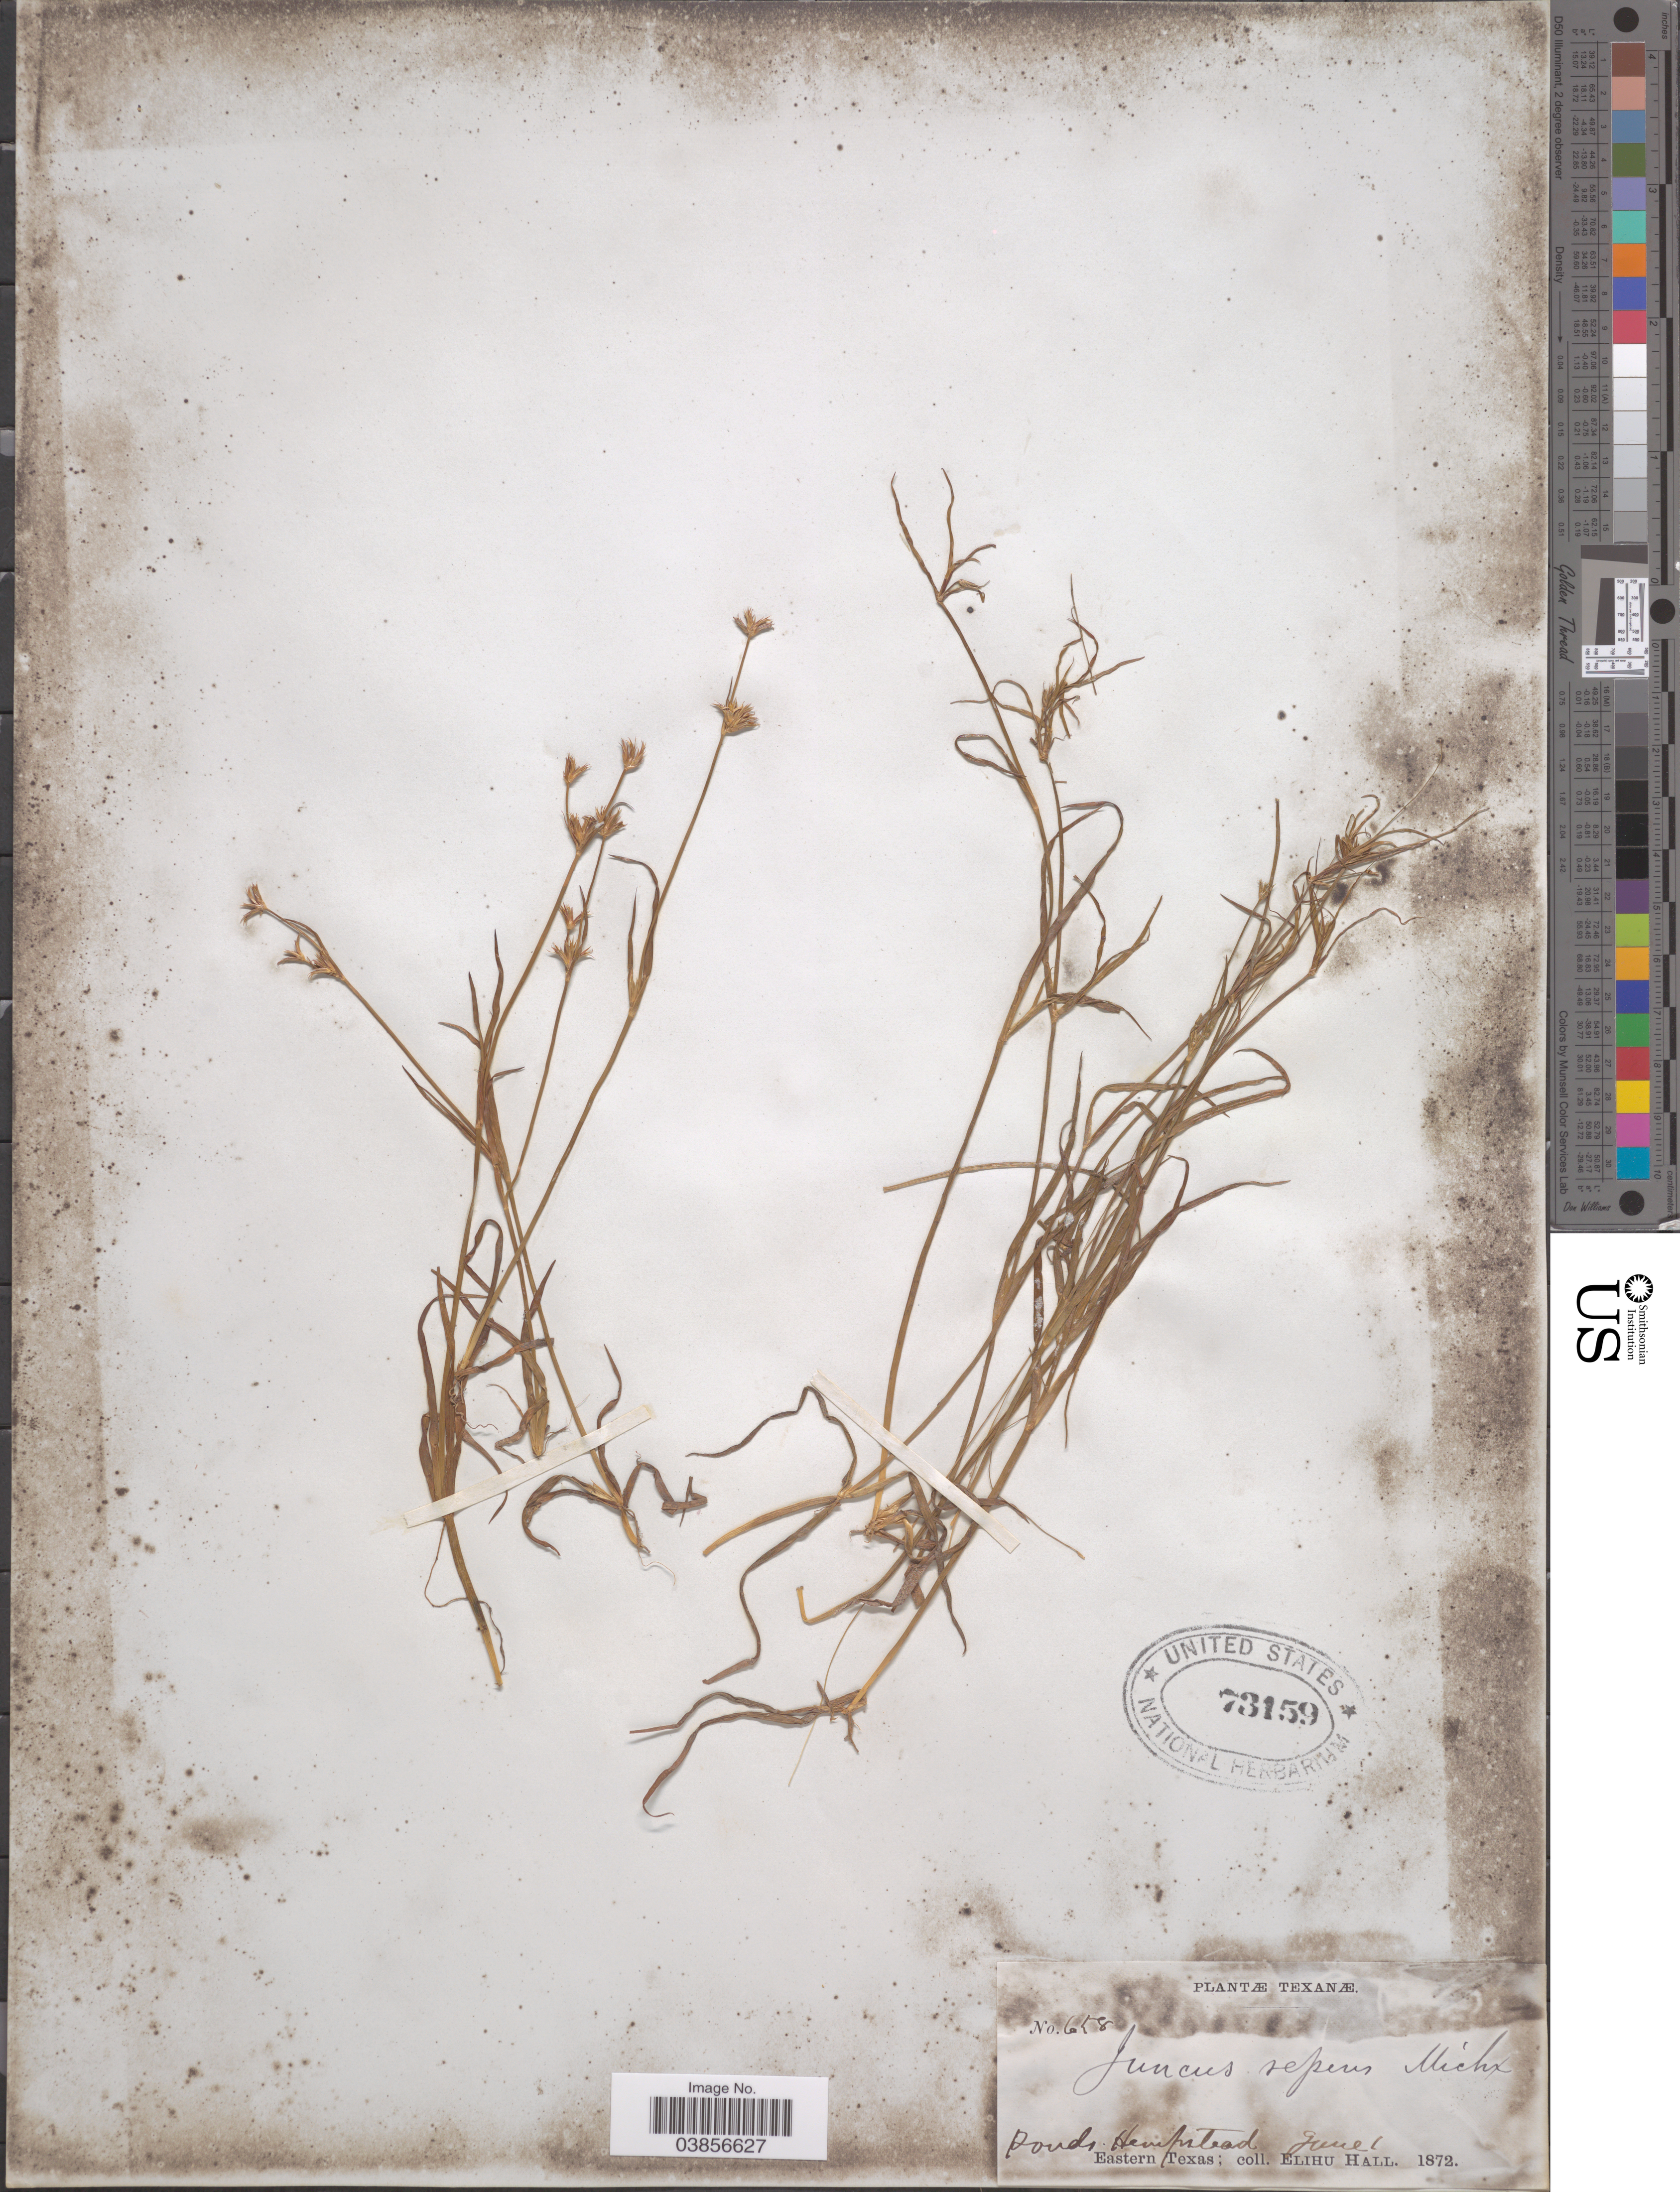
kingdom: Plantae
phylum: Tracheophyta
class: Liliopsida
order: Poales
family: Juncaceae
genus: Juncus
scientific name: Juncus repens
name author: Michx.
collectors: E. Hall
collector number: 658*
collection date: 1872-06-01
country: United States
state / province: Texas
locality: Ponds. Hempstead. Eastern Texas.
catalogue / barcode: US 73159